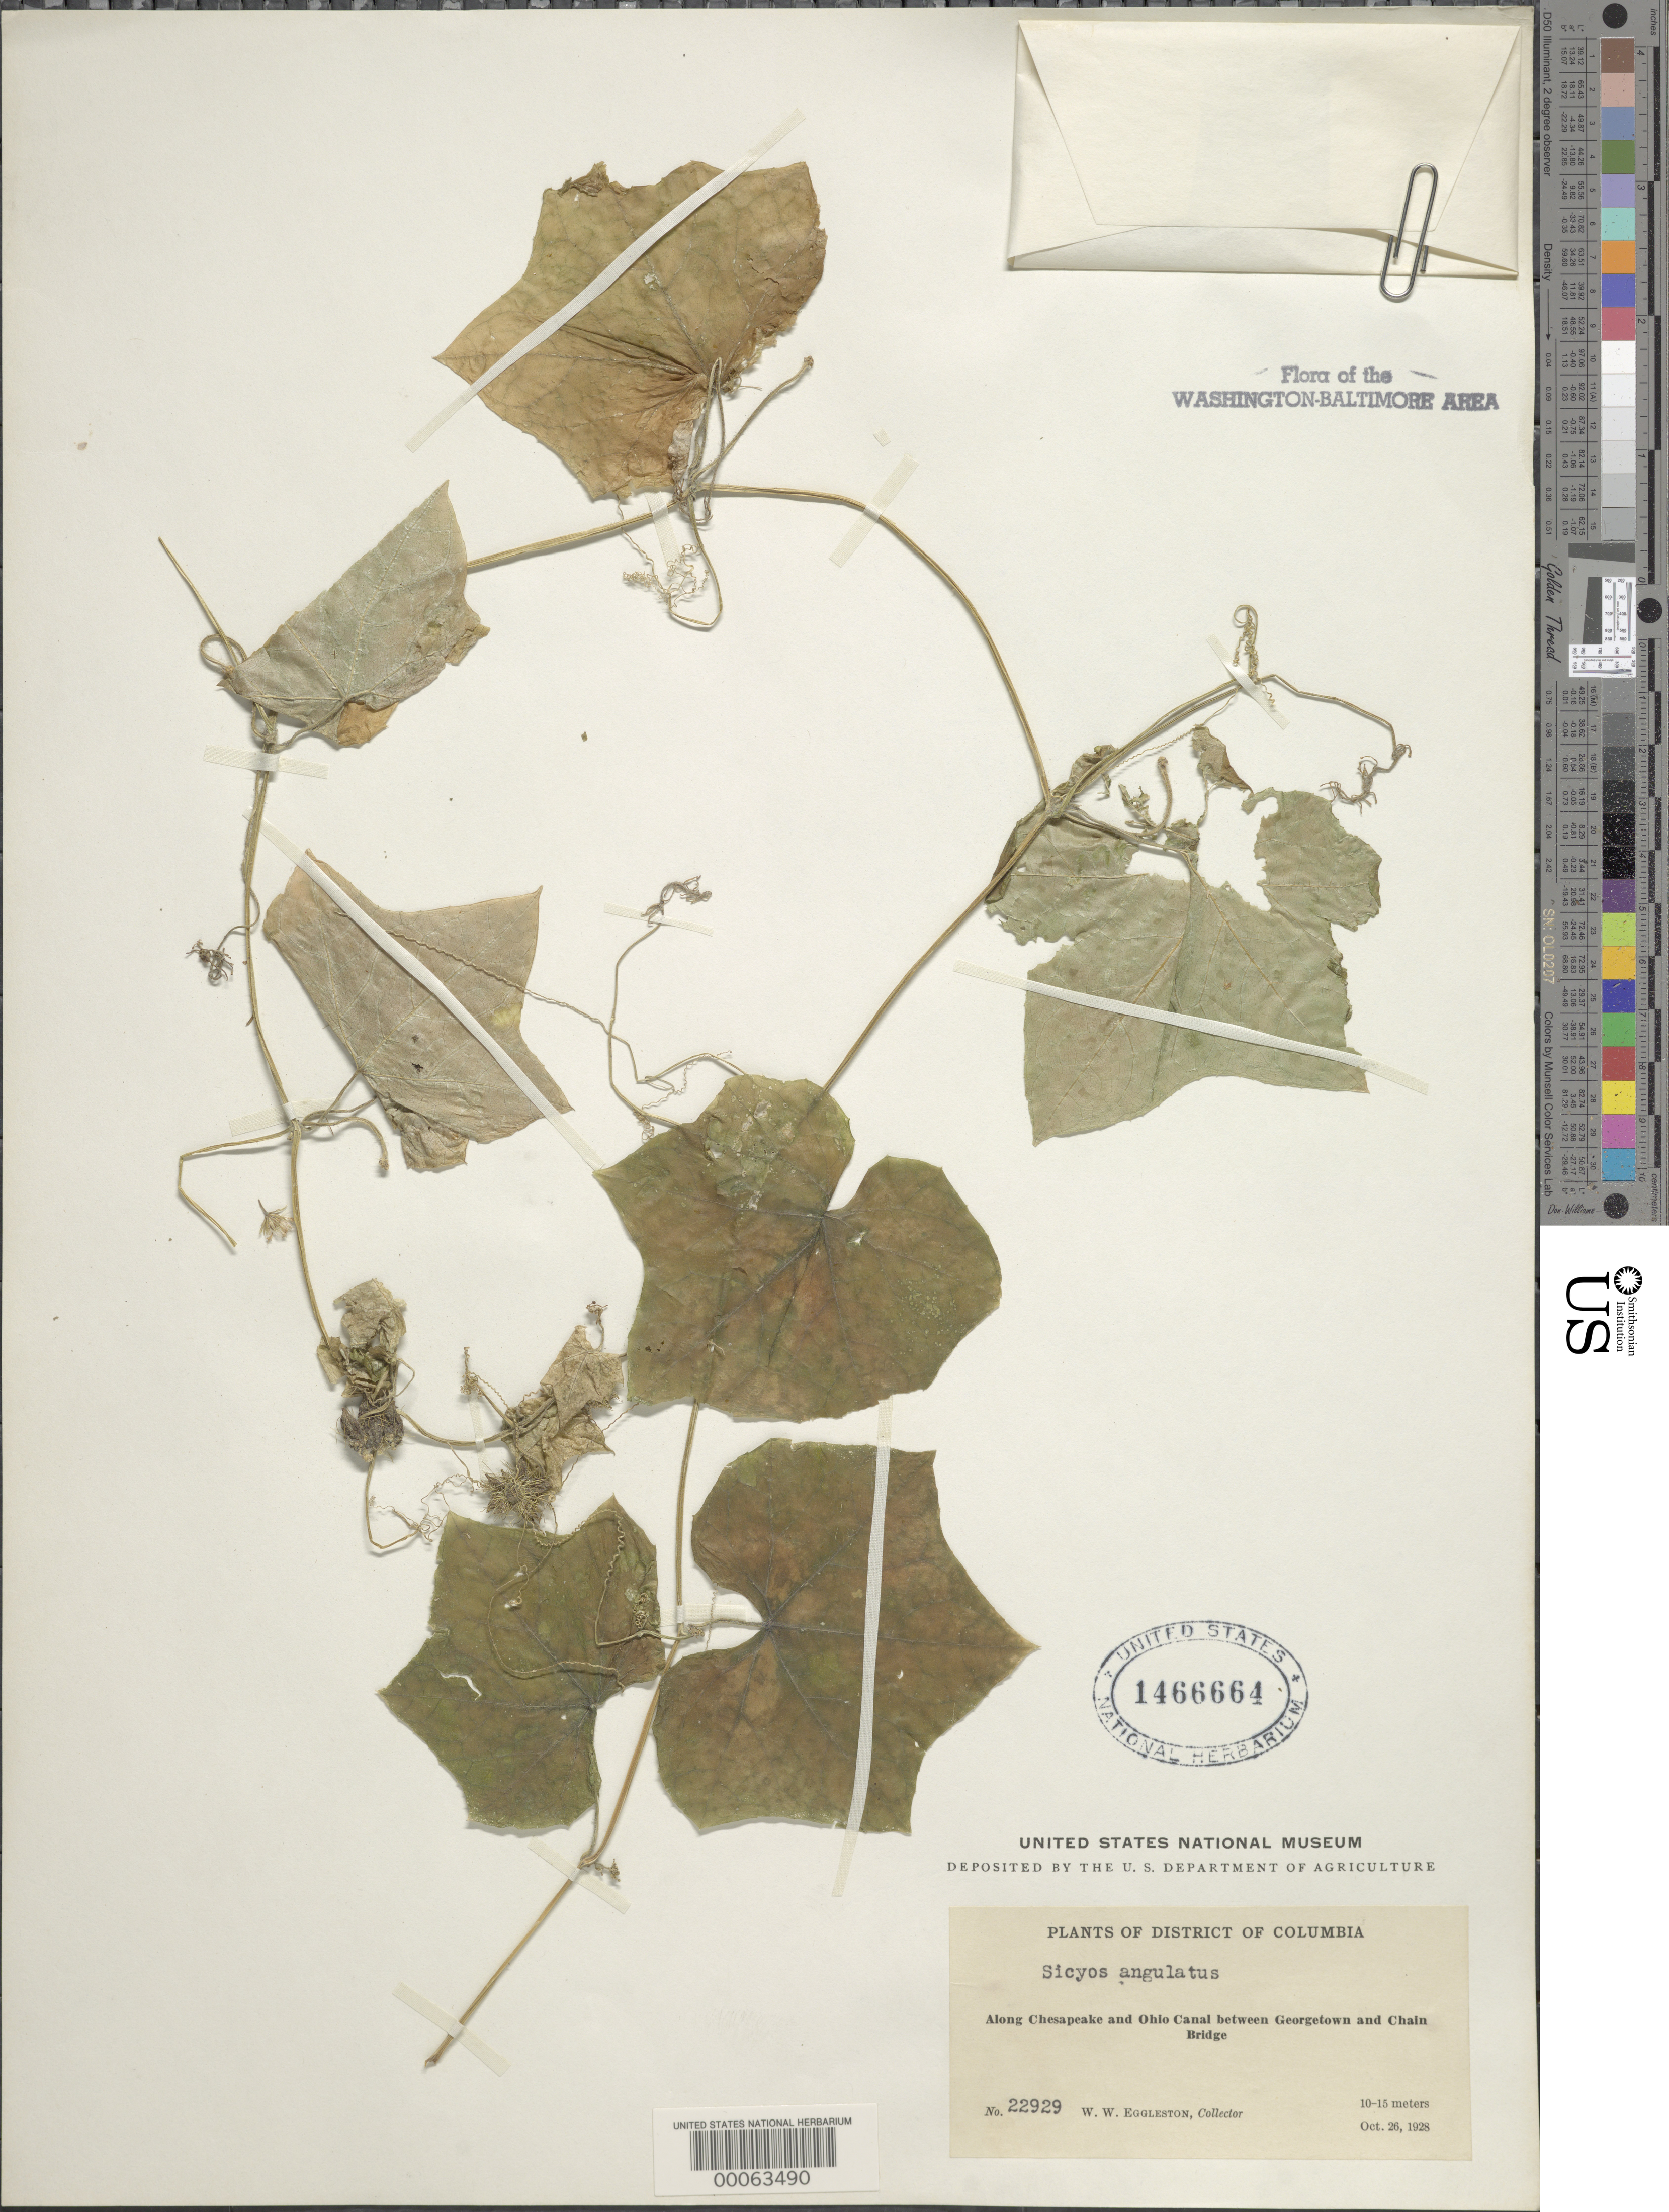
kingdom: Plantae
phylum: Tracheophyta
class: Magnoliopsida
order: Cucurbitales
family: Cucurbitaceae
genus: Sicyos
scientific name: Sicyos angulatus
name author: L.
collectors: W. W. Eggleston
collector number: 22929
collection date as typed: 26 Oct 1928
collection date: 1928-10-26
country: United States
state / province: District of Columbia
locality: C and O Canal between Georgetown and Chain Bridge C. & O. Canal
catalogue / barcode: US 1466664